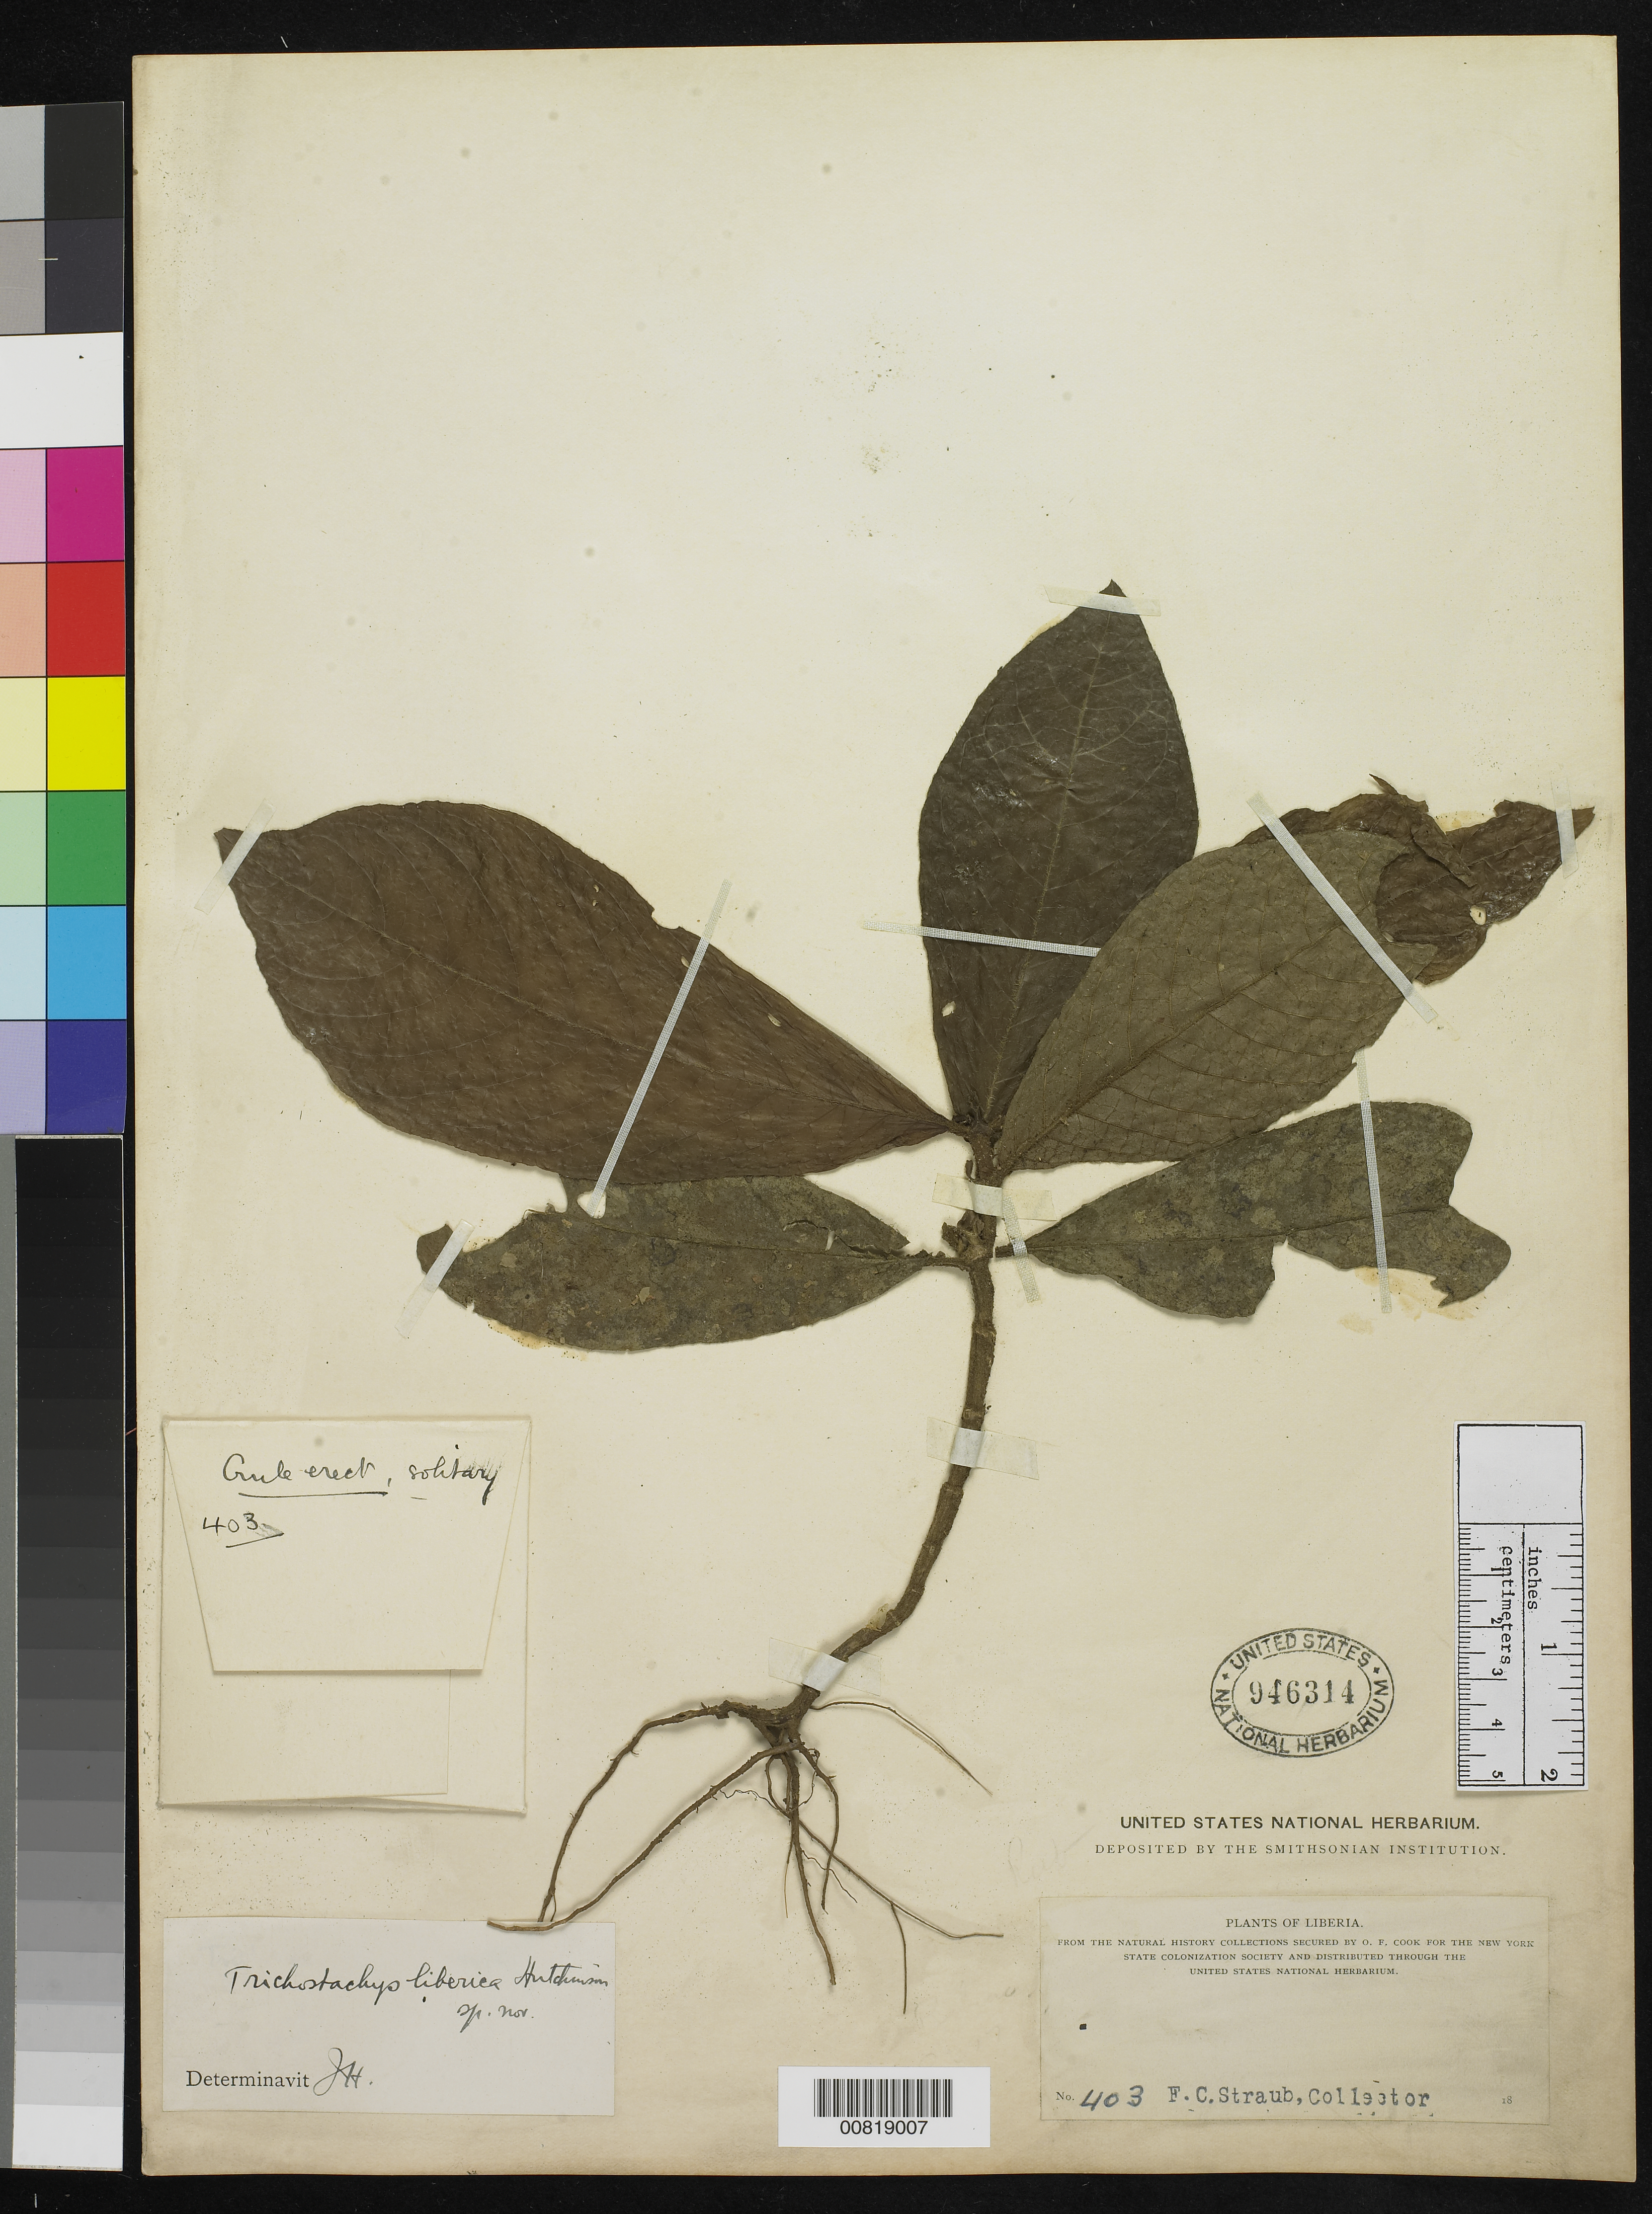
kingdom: Plantae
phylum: Tracheophyta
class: Magnoliopsida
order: Gentianales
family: Rubiaceae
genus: Trichostachys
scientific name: Trichostachys liberica Hutch. sp. nov. ined.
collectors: F. Straub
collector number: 403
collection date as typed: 18--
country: Liberia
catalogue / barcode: US 946314